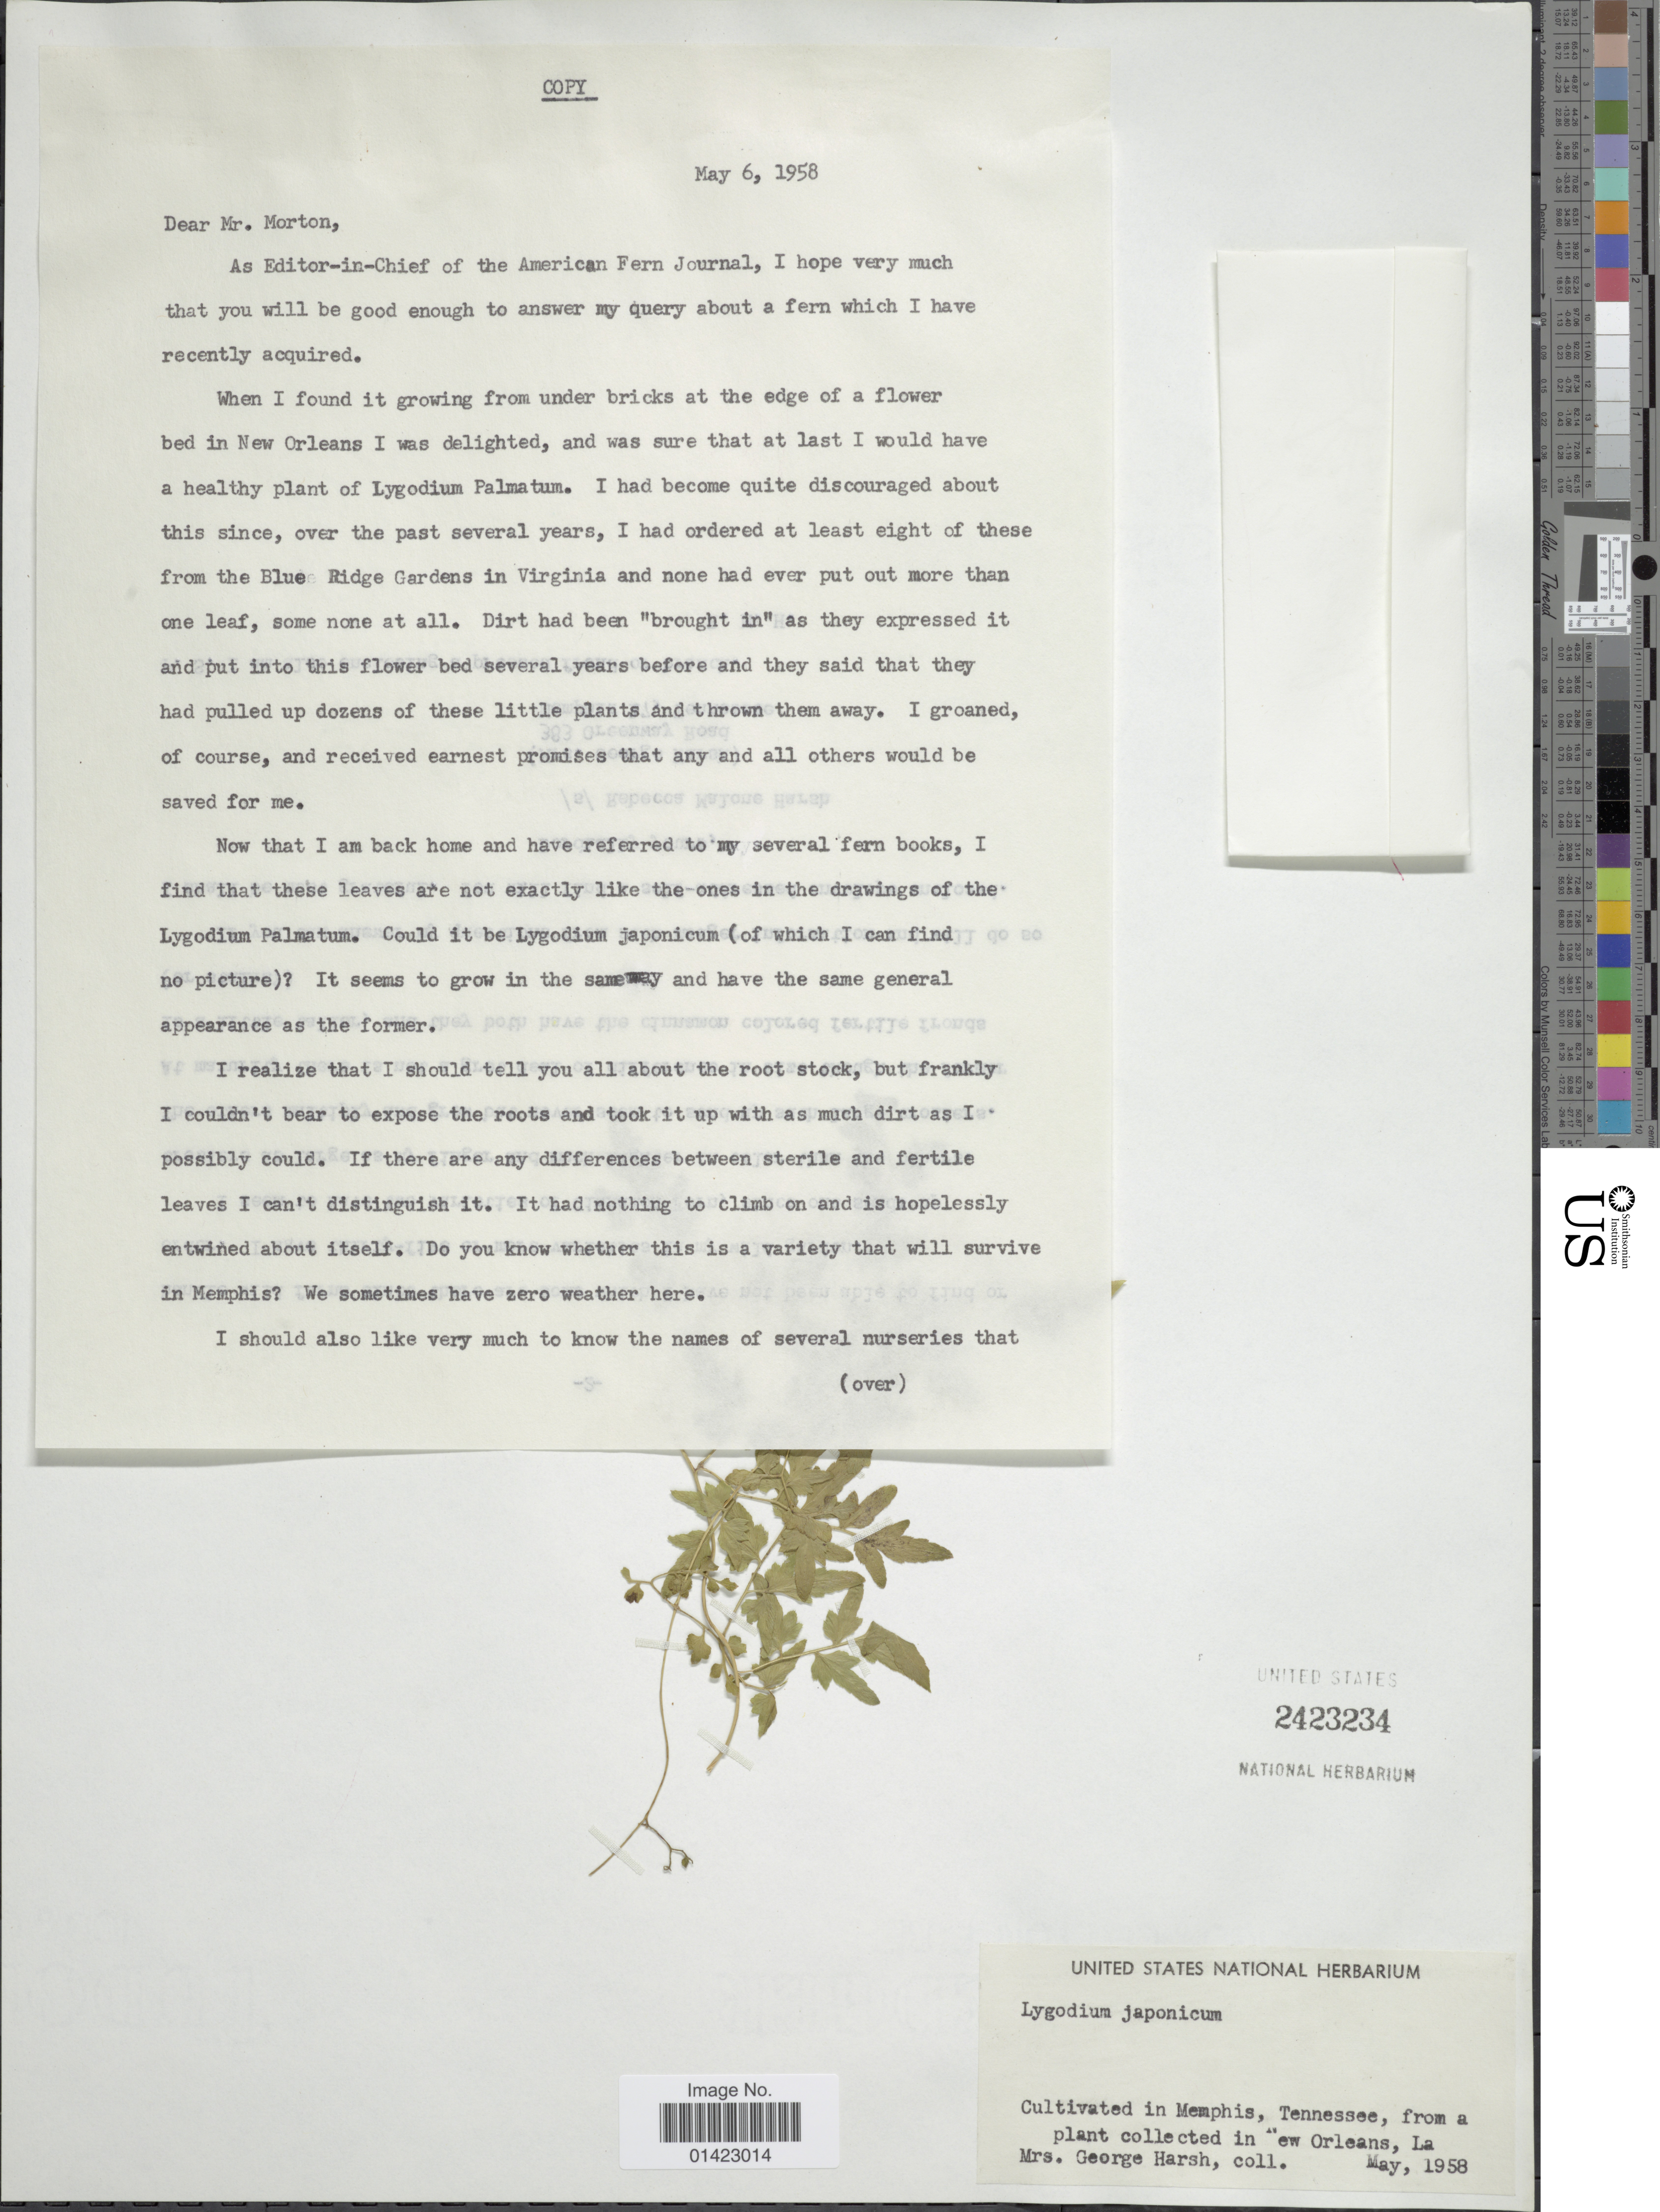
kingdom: Plantae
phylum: Tracheophyta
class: Polypodiopsida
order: Schizaeales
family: Lygodiaceae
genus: Lygodium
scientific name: Lygodium japonicum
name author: (Thunb.) Sw.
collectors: G. Harsh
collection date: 1958-05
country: United States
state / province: Louisiana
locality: Cultivated in memphis, Tennessee, from a plant collected in New Orleans, La